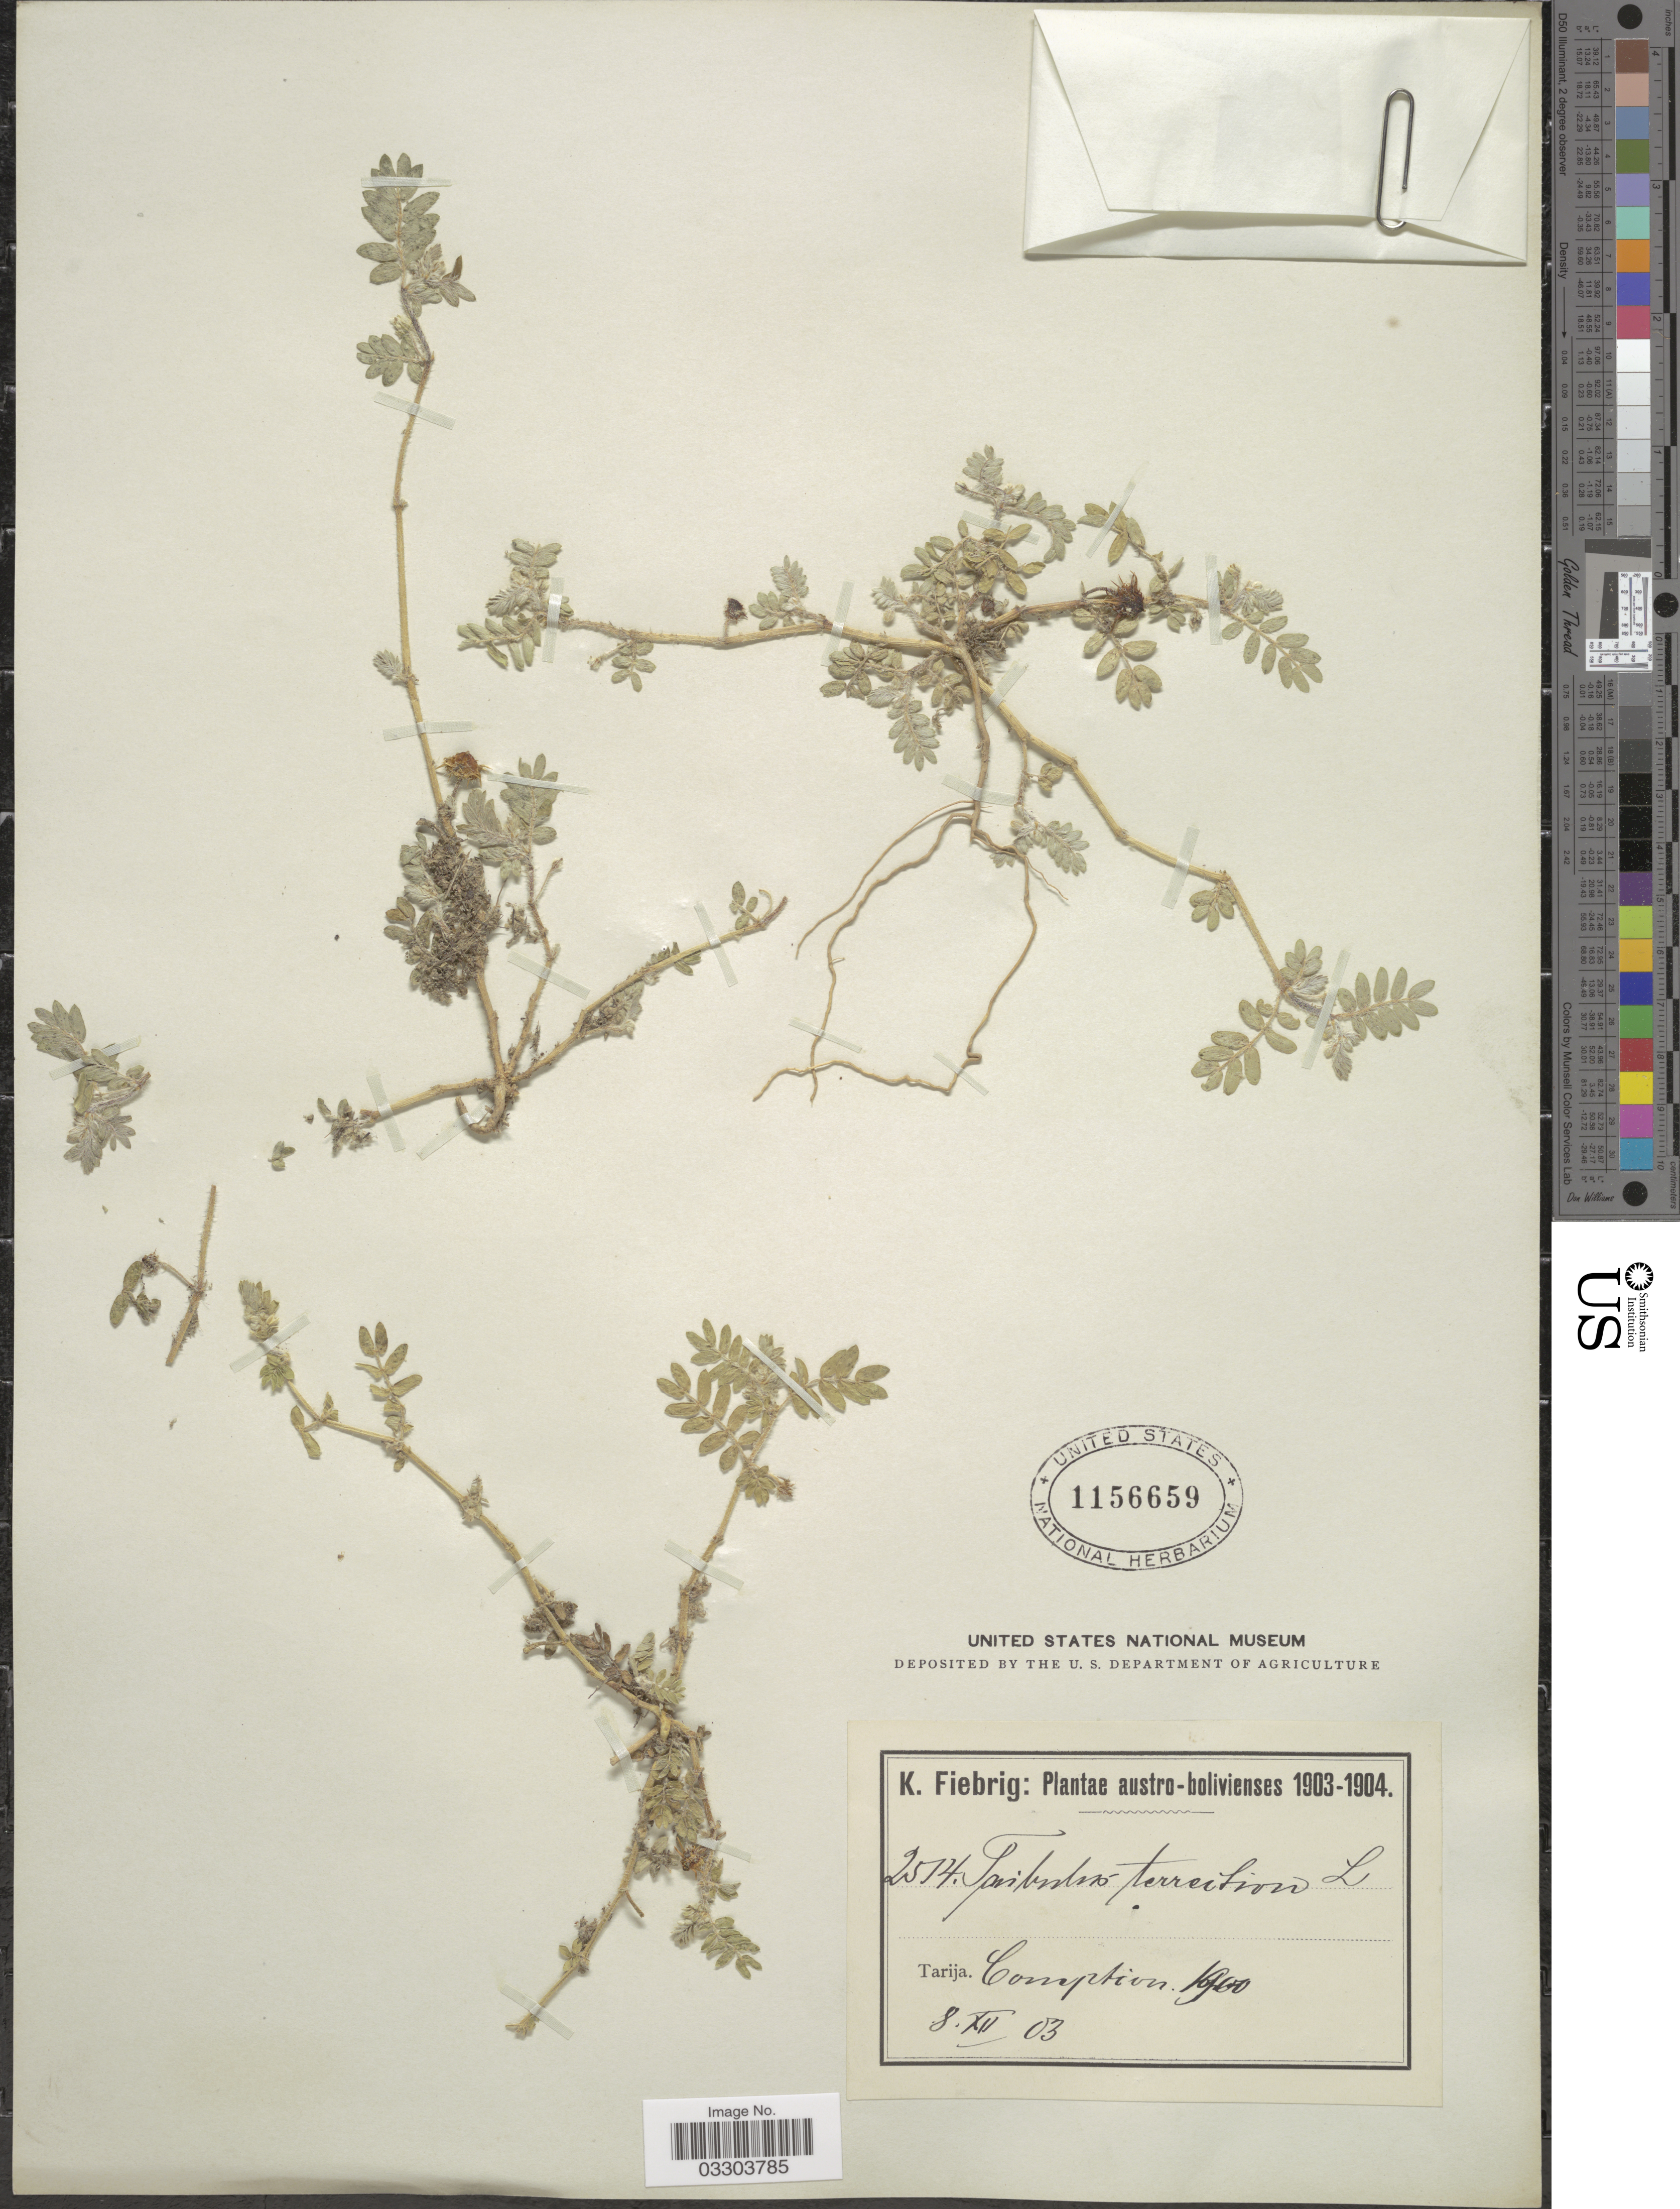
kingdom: Plantae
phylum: Tracheophyta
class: Magnoliopsida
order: Zygophyllales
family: Zygophyllaceae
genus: Tribulus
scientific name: Tribulus terrestris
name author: L.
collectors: K. Fiebrig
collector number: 2514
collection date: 1903-12-08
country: Bolivia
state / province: Tarija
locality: Austro-bolivienses. Comption.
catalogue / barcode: US 1156659